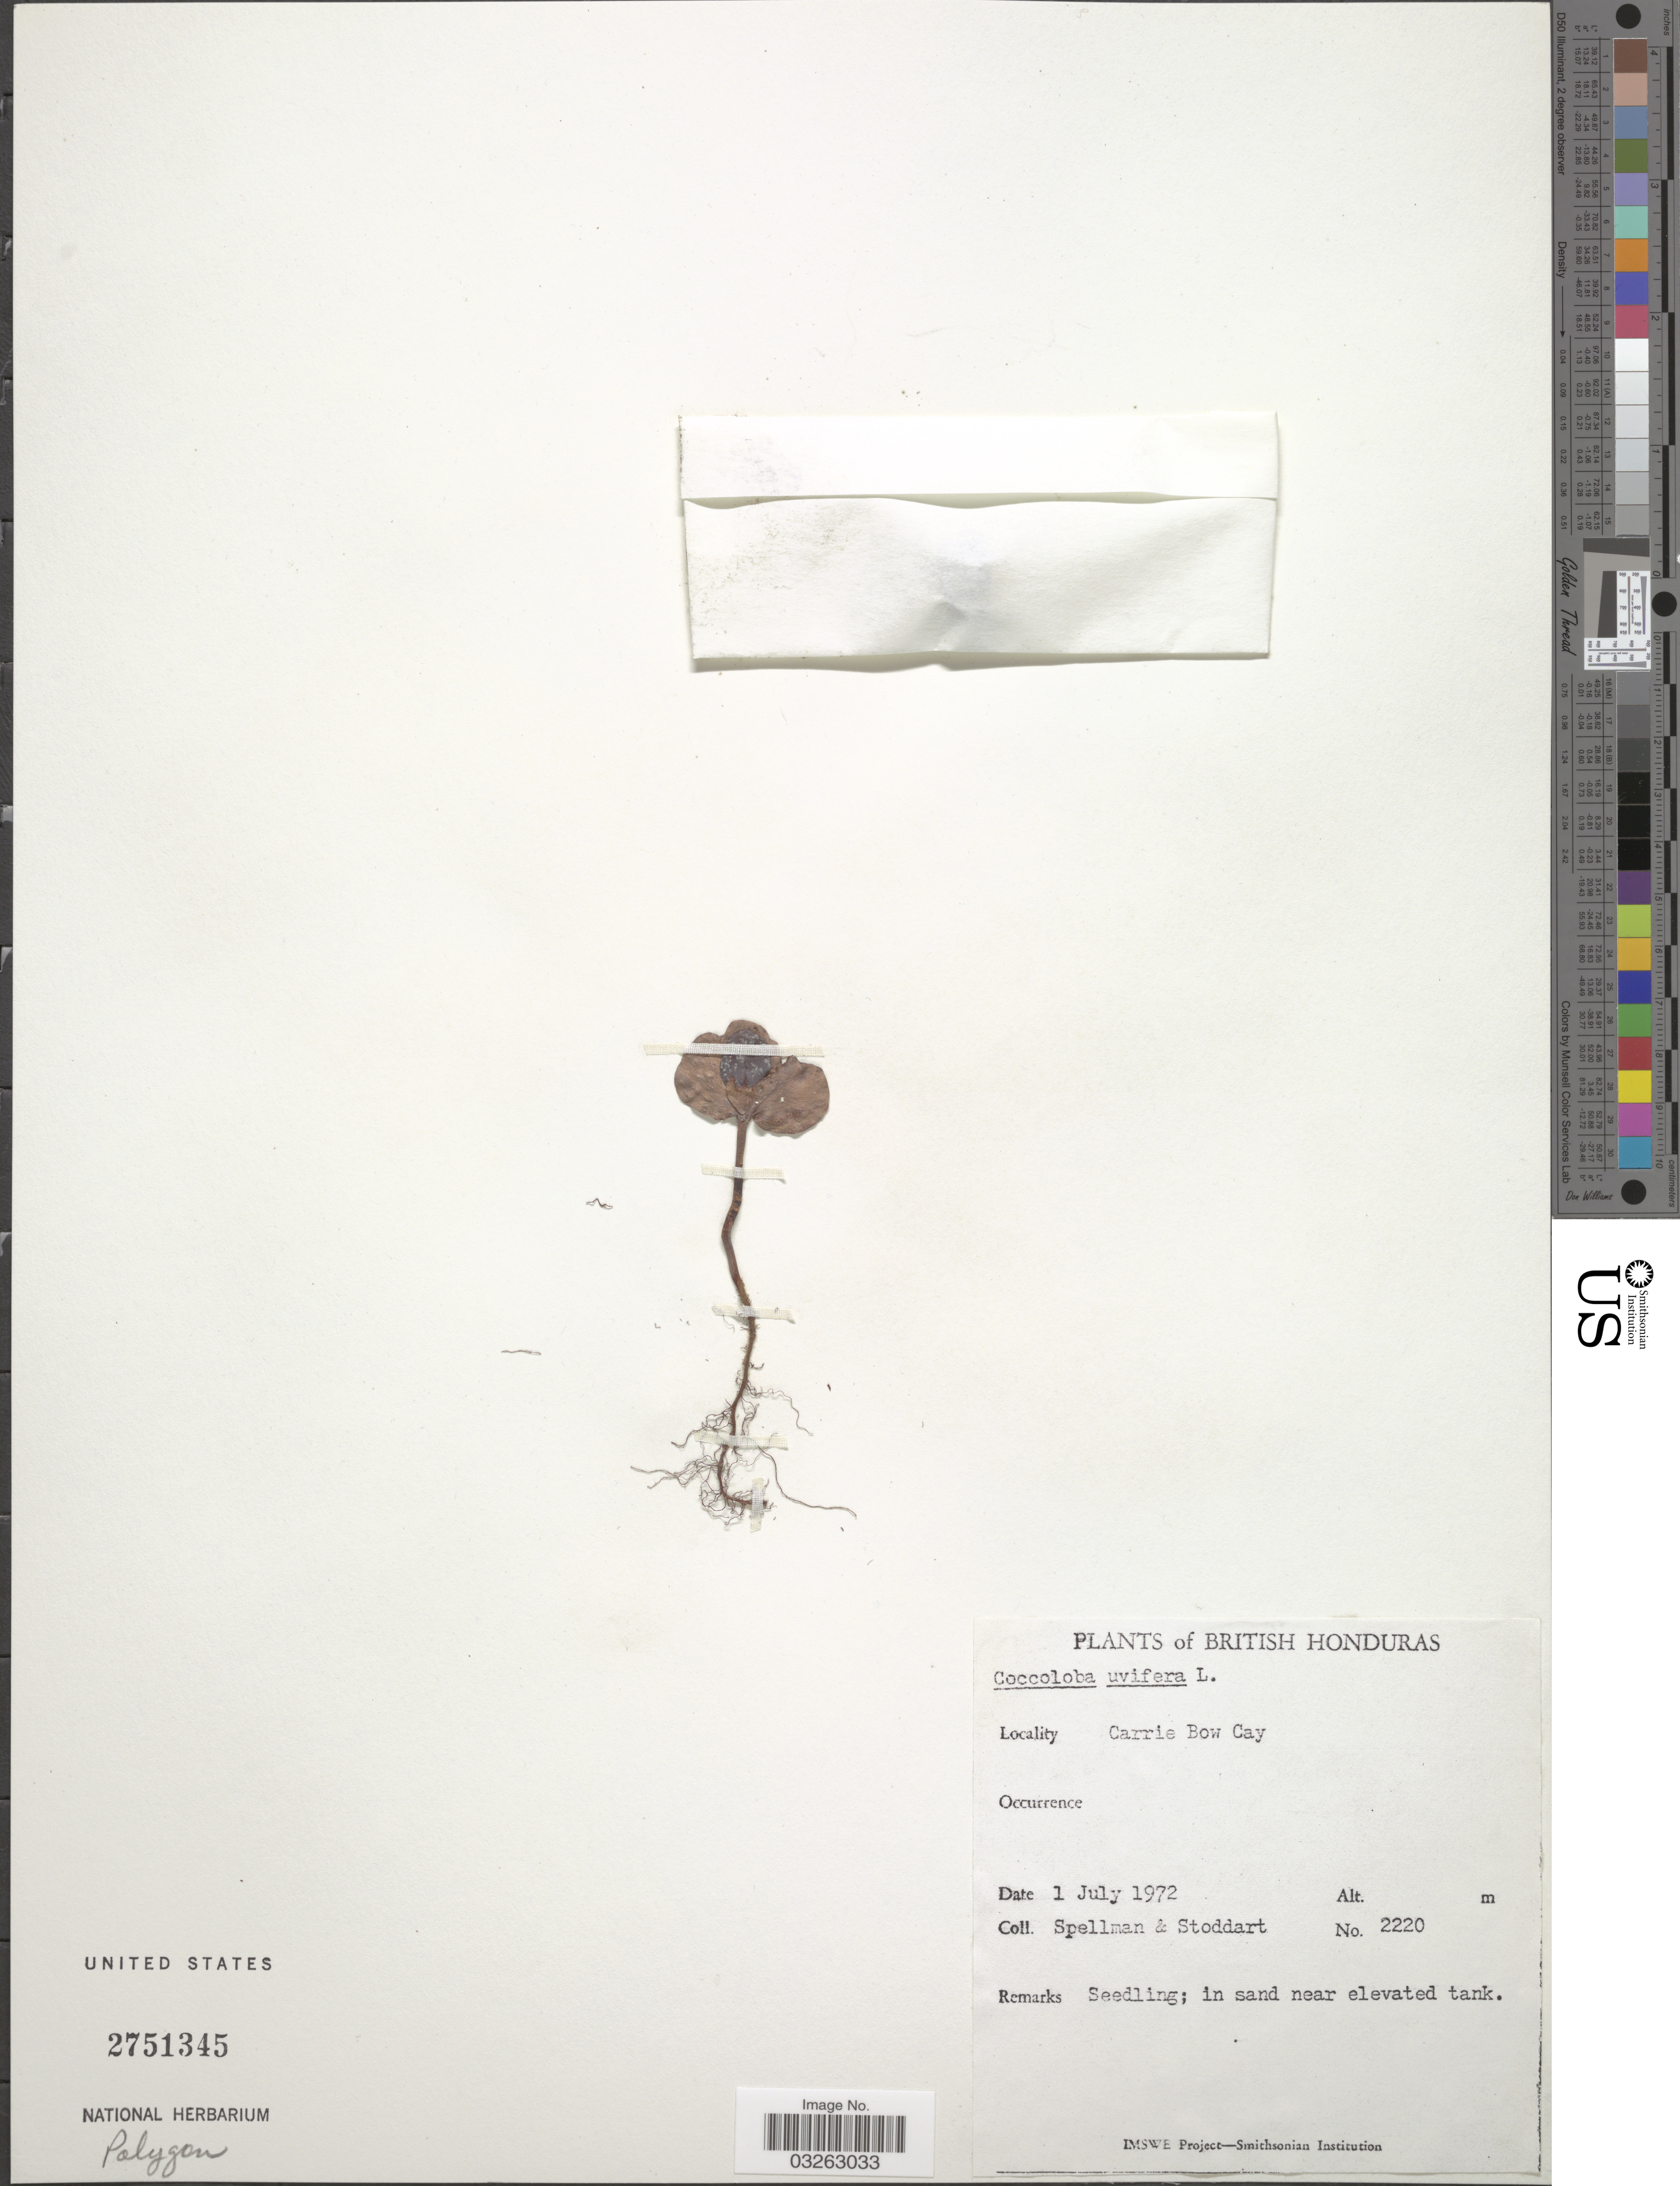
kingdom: Plantae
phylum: Tracheophyta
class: Magnoliopsida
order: Caryophyllales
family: Polygonaceae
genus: Coccoloba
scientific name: Coccoloba uvifera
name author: L.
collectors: Spellman, -- & -. Stoddart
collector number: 2220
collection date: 1972-07-01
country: Belize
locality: British Honduras, Carrie Bow Cay.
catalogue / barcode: US 2751345